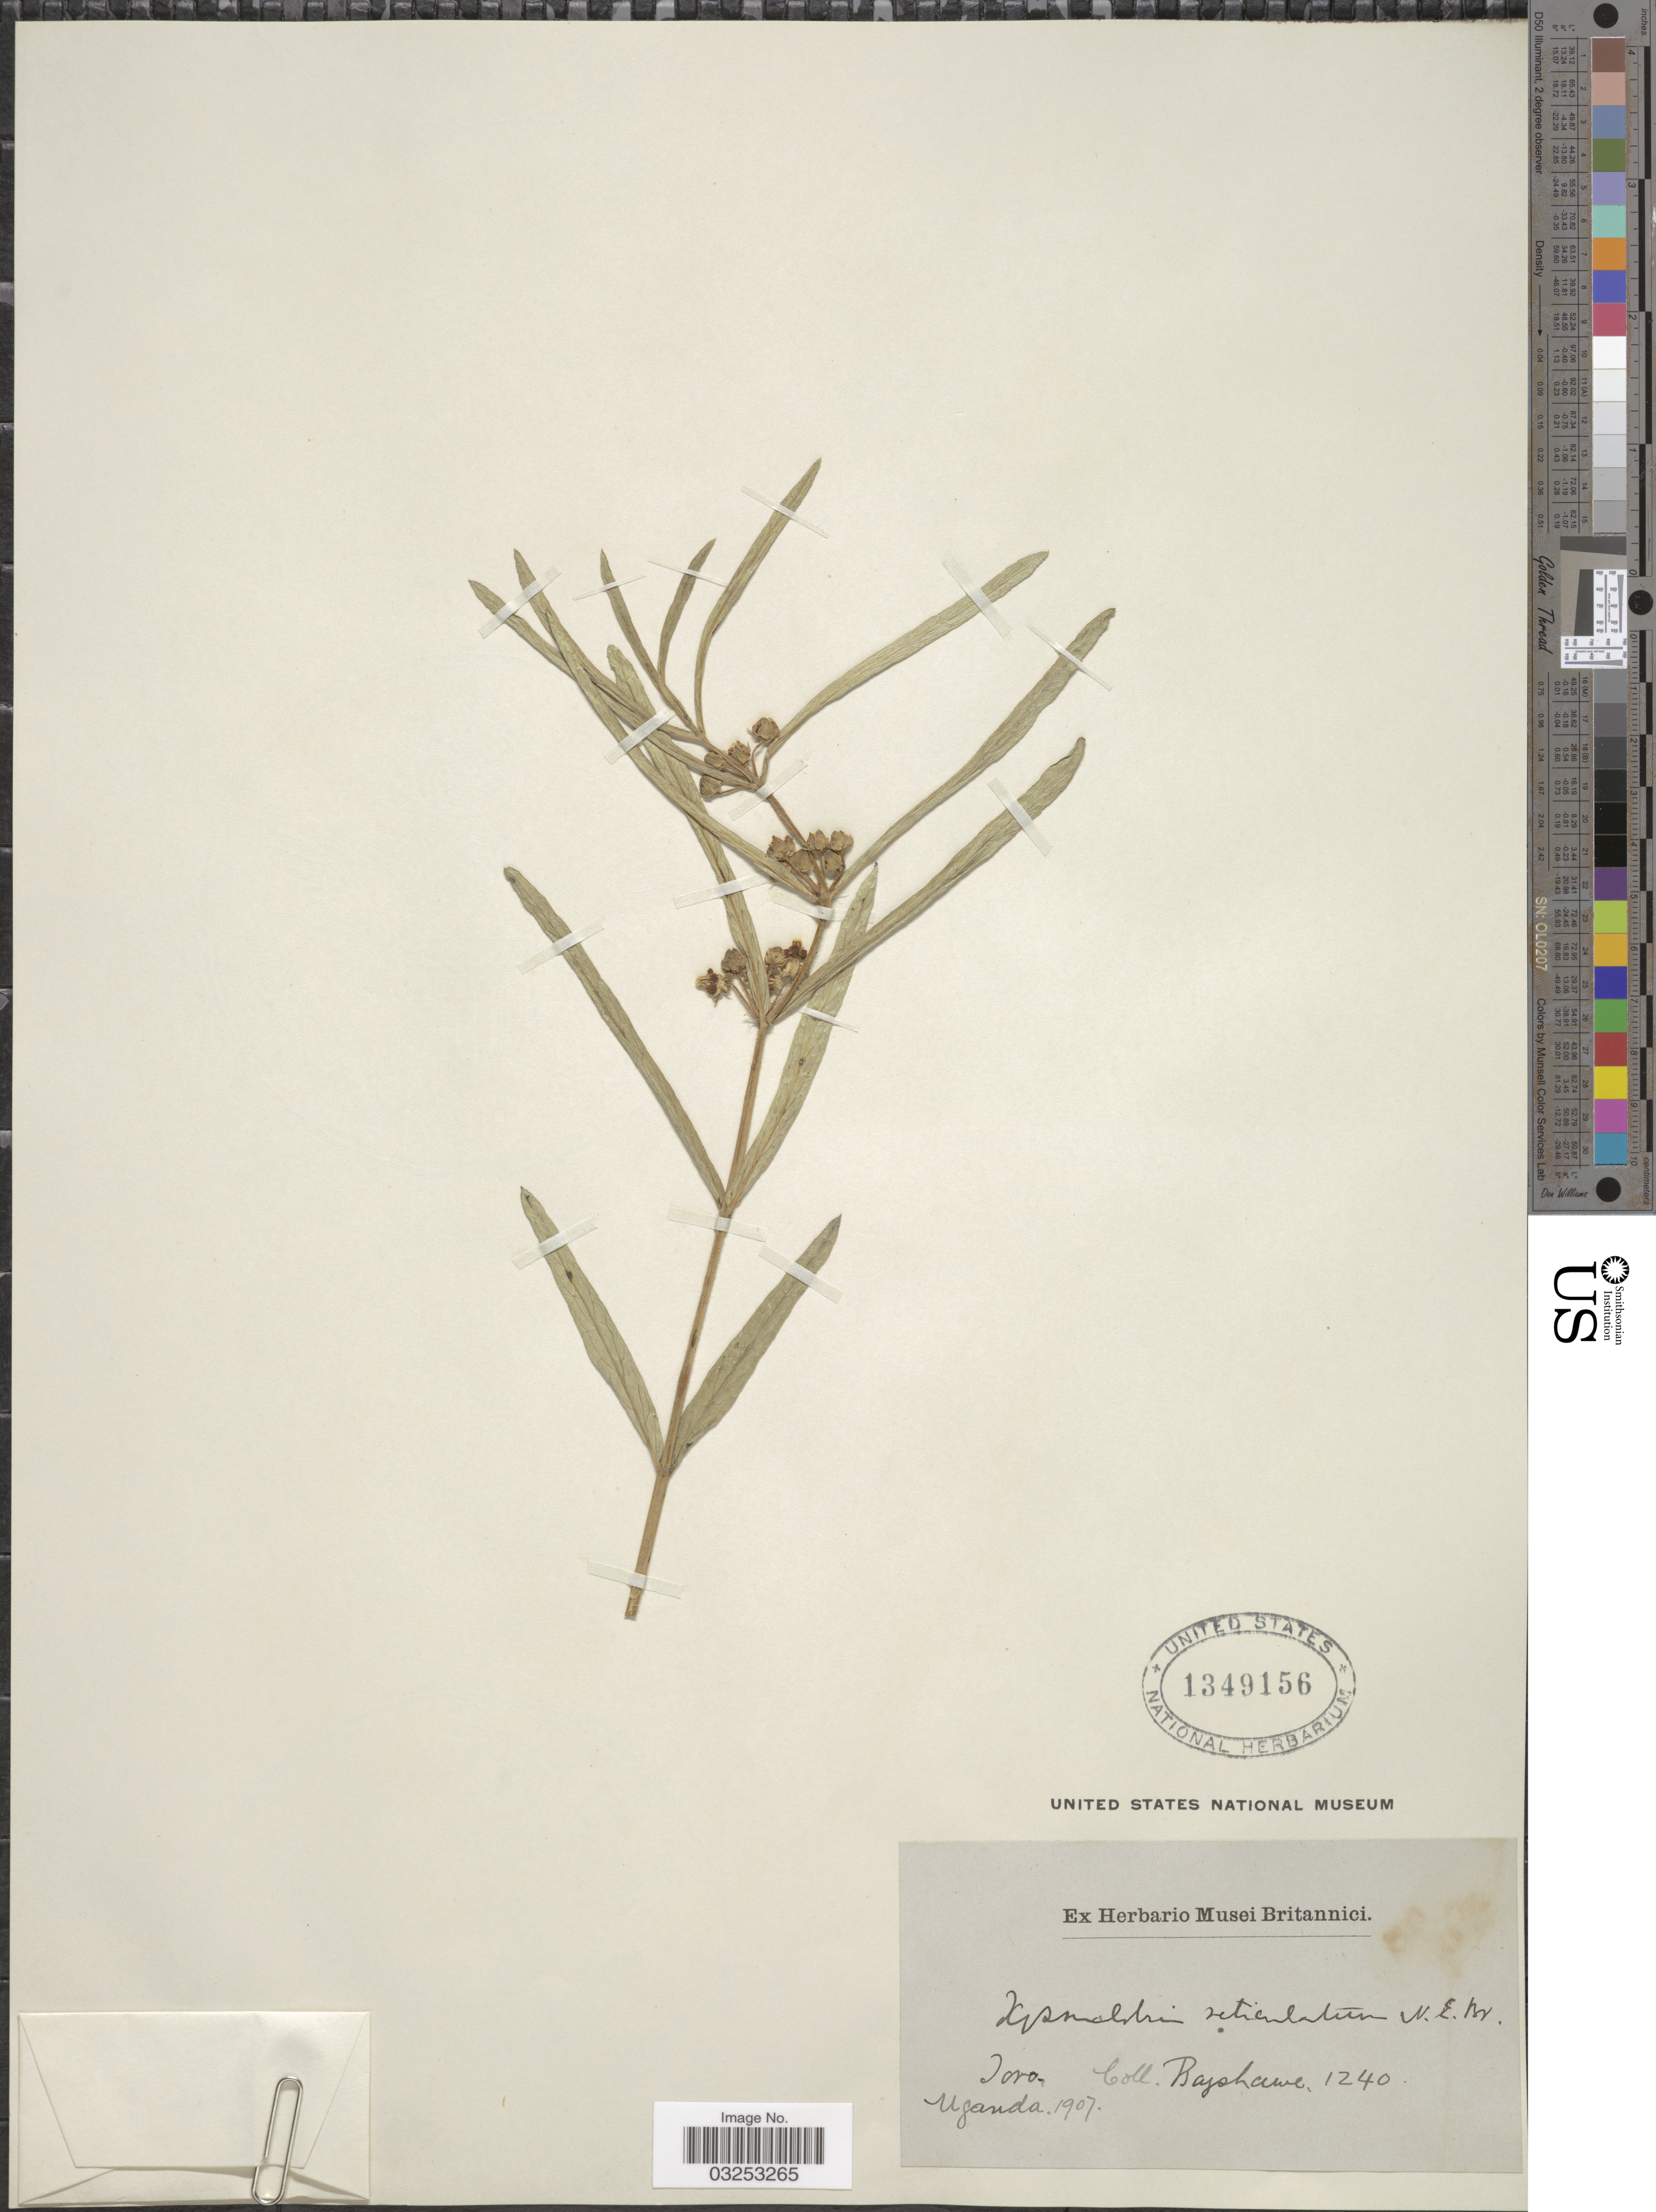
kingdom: Plantae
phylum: Tracheophyta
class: Magnoliopsida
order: Gentianales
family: Apocynaceae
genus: Xysmalobium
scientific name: Xysmalobium reticulatum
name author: N.E. Br.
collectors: Bagshawe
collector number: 1240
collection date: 1907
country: Uganda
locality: Toro.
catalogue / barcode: US 1349156